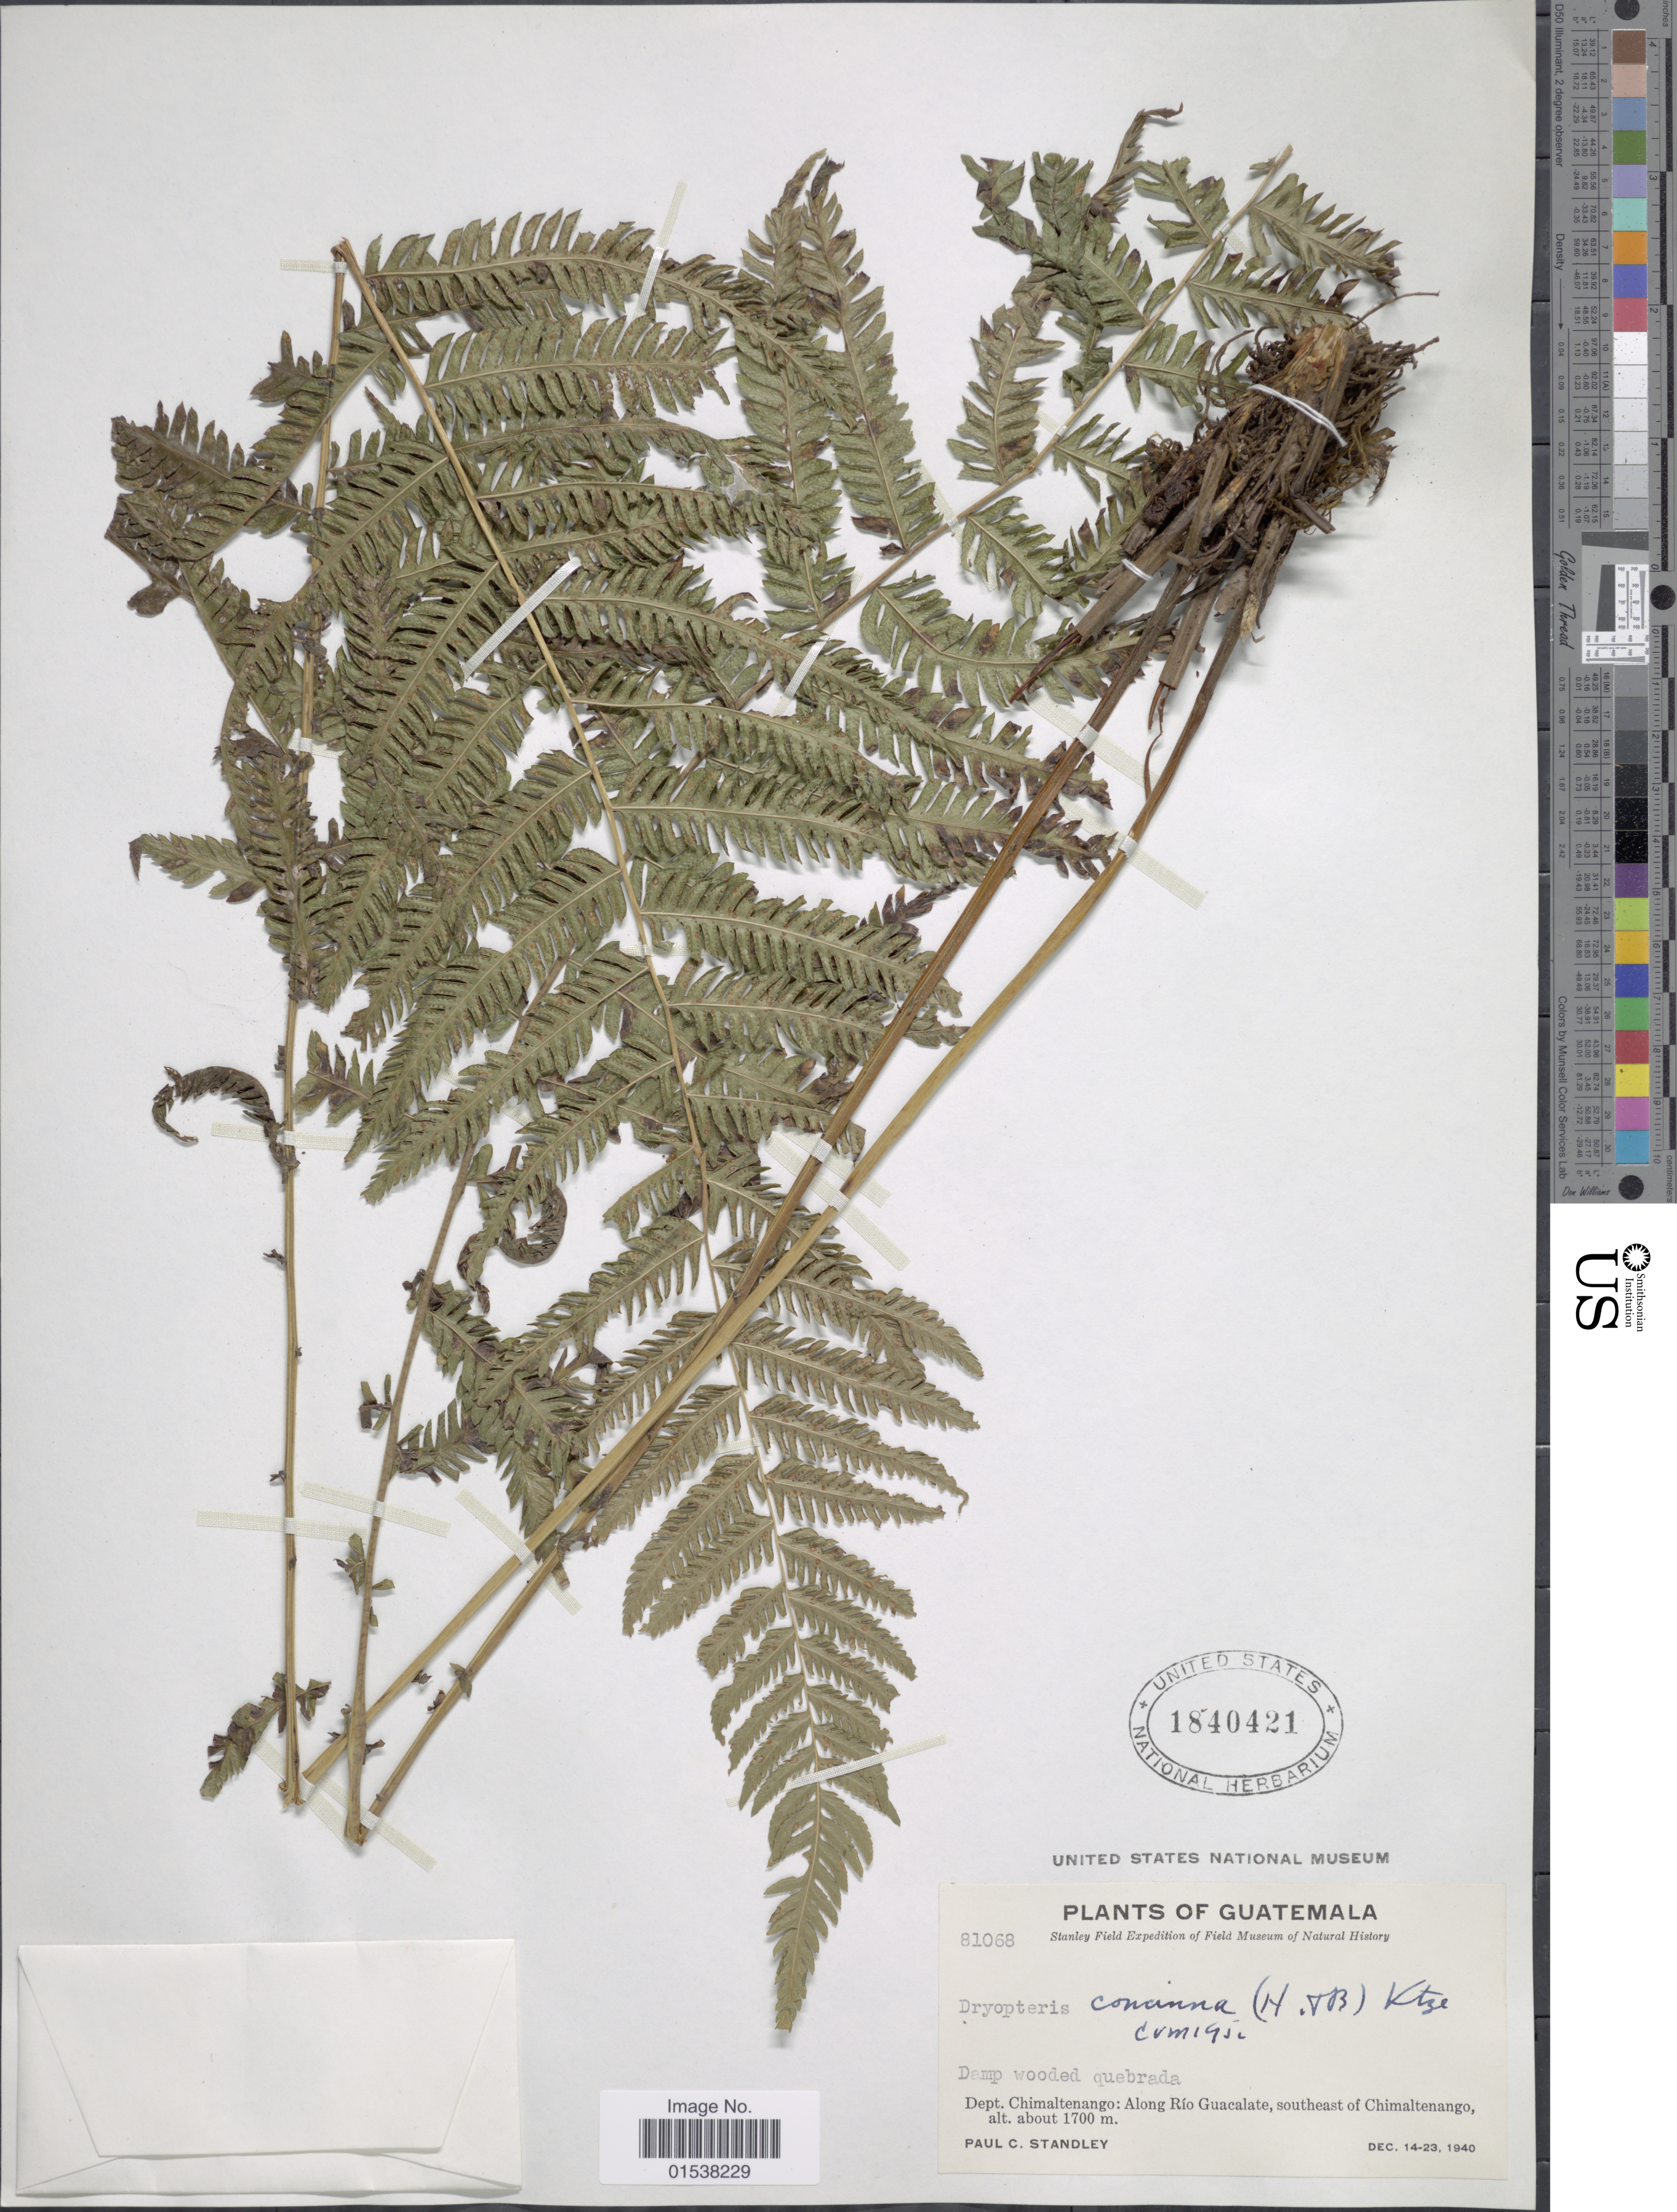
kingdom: Plantae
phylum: Tracheophyta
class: Polypodiopsida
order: Polypodiales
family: Thelypteridaceae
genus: Amauropelta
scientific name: Amauropelta concinna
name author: (Willd.) Pic. Serm.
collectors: P. C. Standley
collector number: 81068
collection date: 1940-12-14/1940-12-23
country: Guatemala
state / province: Chimaltenango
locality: Dept. Chimaltenango: along Rio Guacalate, southeast of Chimaltenango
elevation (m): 1700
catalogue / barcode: US 1840421